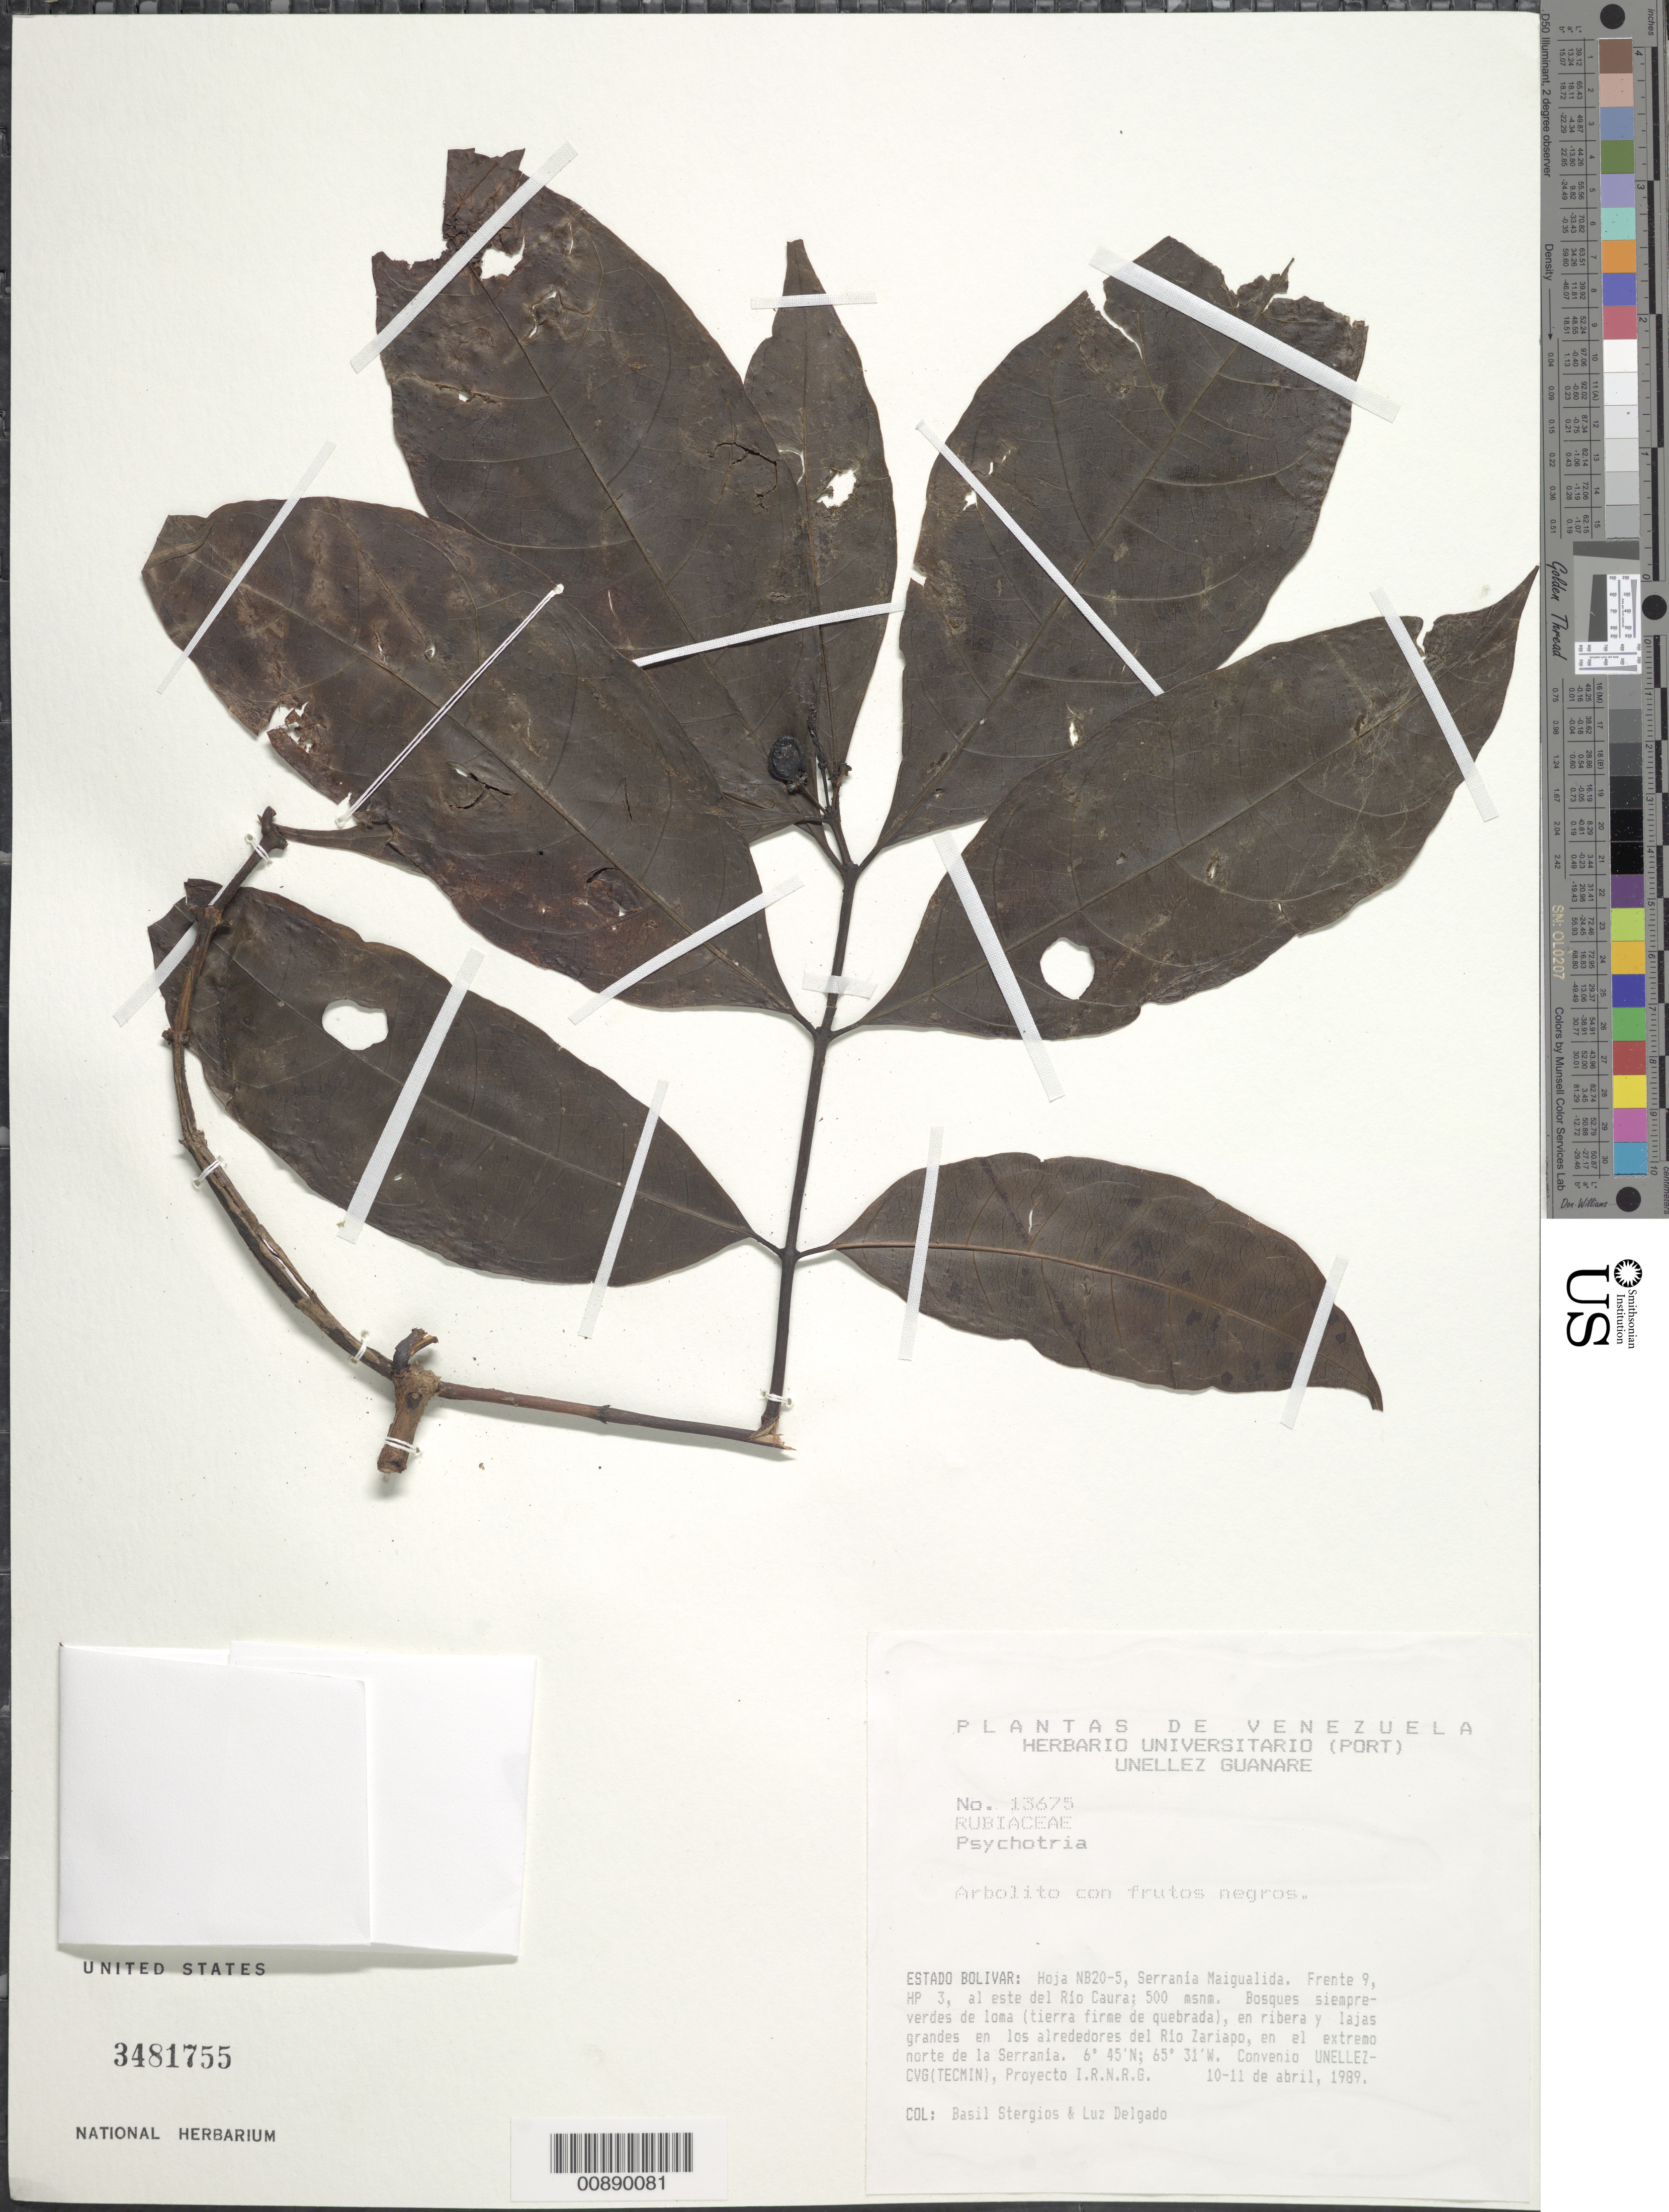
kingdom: Plantae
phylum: Tracheophyta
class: Magnoliopsida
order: Gentianales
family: Rubiaceae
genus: Psychotria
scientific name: Psychotria sp.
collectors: B. G. Stergios & L. Delgado V.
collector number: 13675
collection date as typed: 10-Apr-89 to 11-Apr-89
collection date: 1989-04-10/1989-04-11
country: Venezuela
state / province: Bolívar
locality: Serrania Maigualida, E del río Caura, alrededores del río Zariapo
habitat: Bosques siempre-verdes de loma (tierra firme de quebrada), en ribera y lajas grandes en los alrededores del río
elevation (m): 500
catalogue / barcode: US 3481755